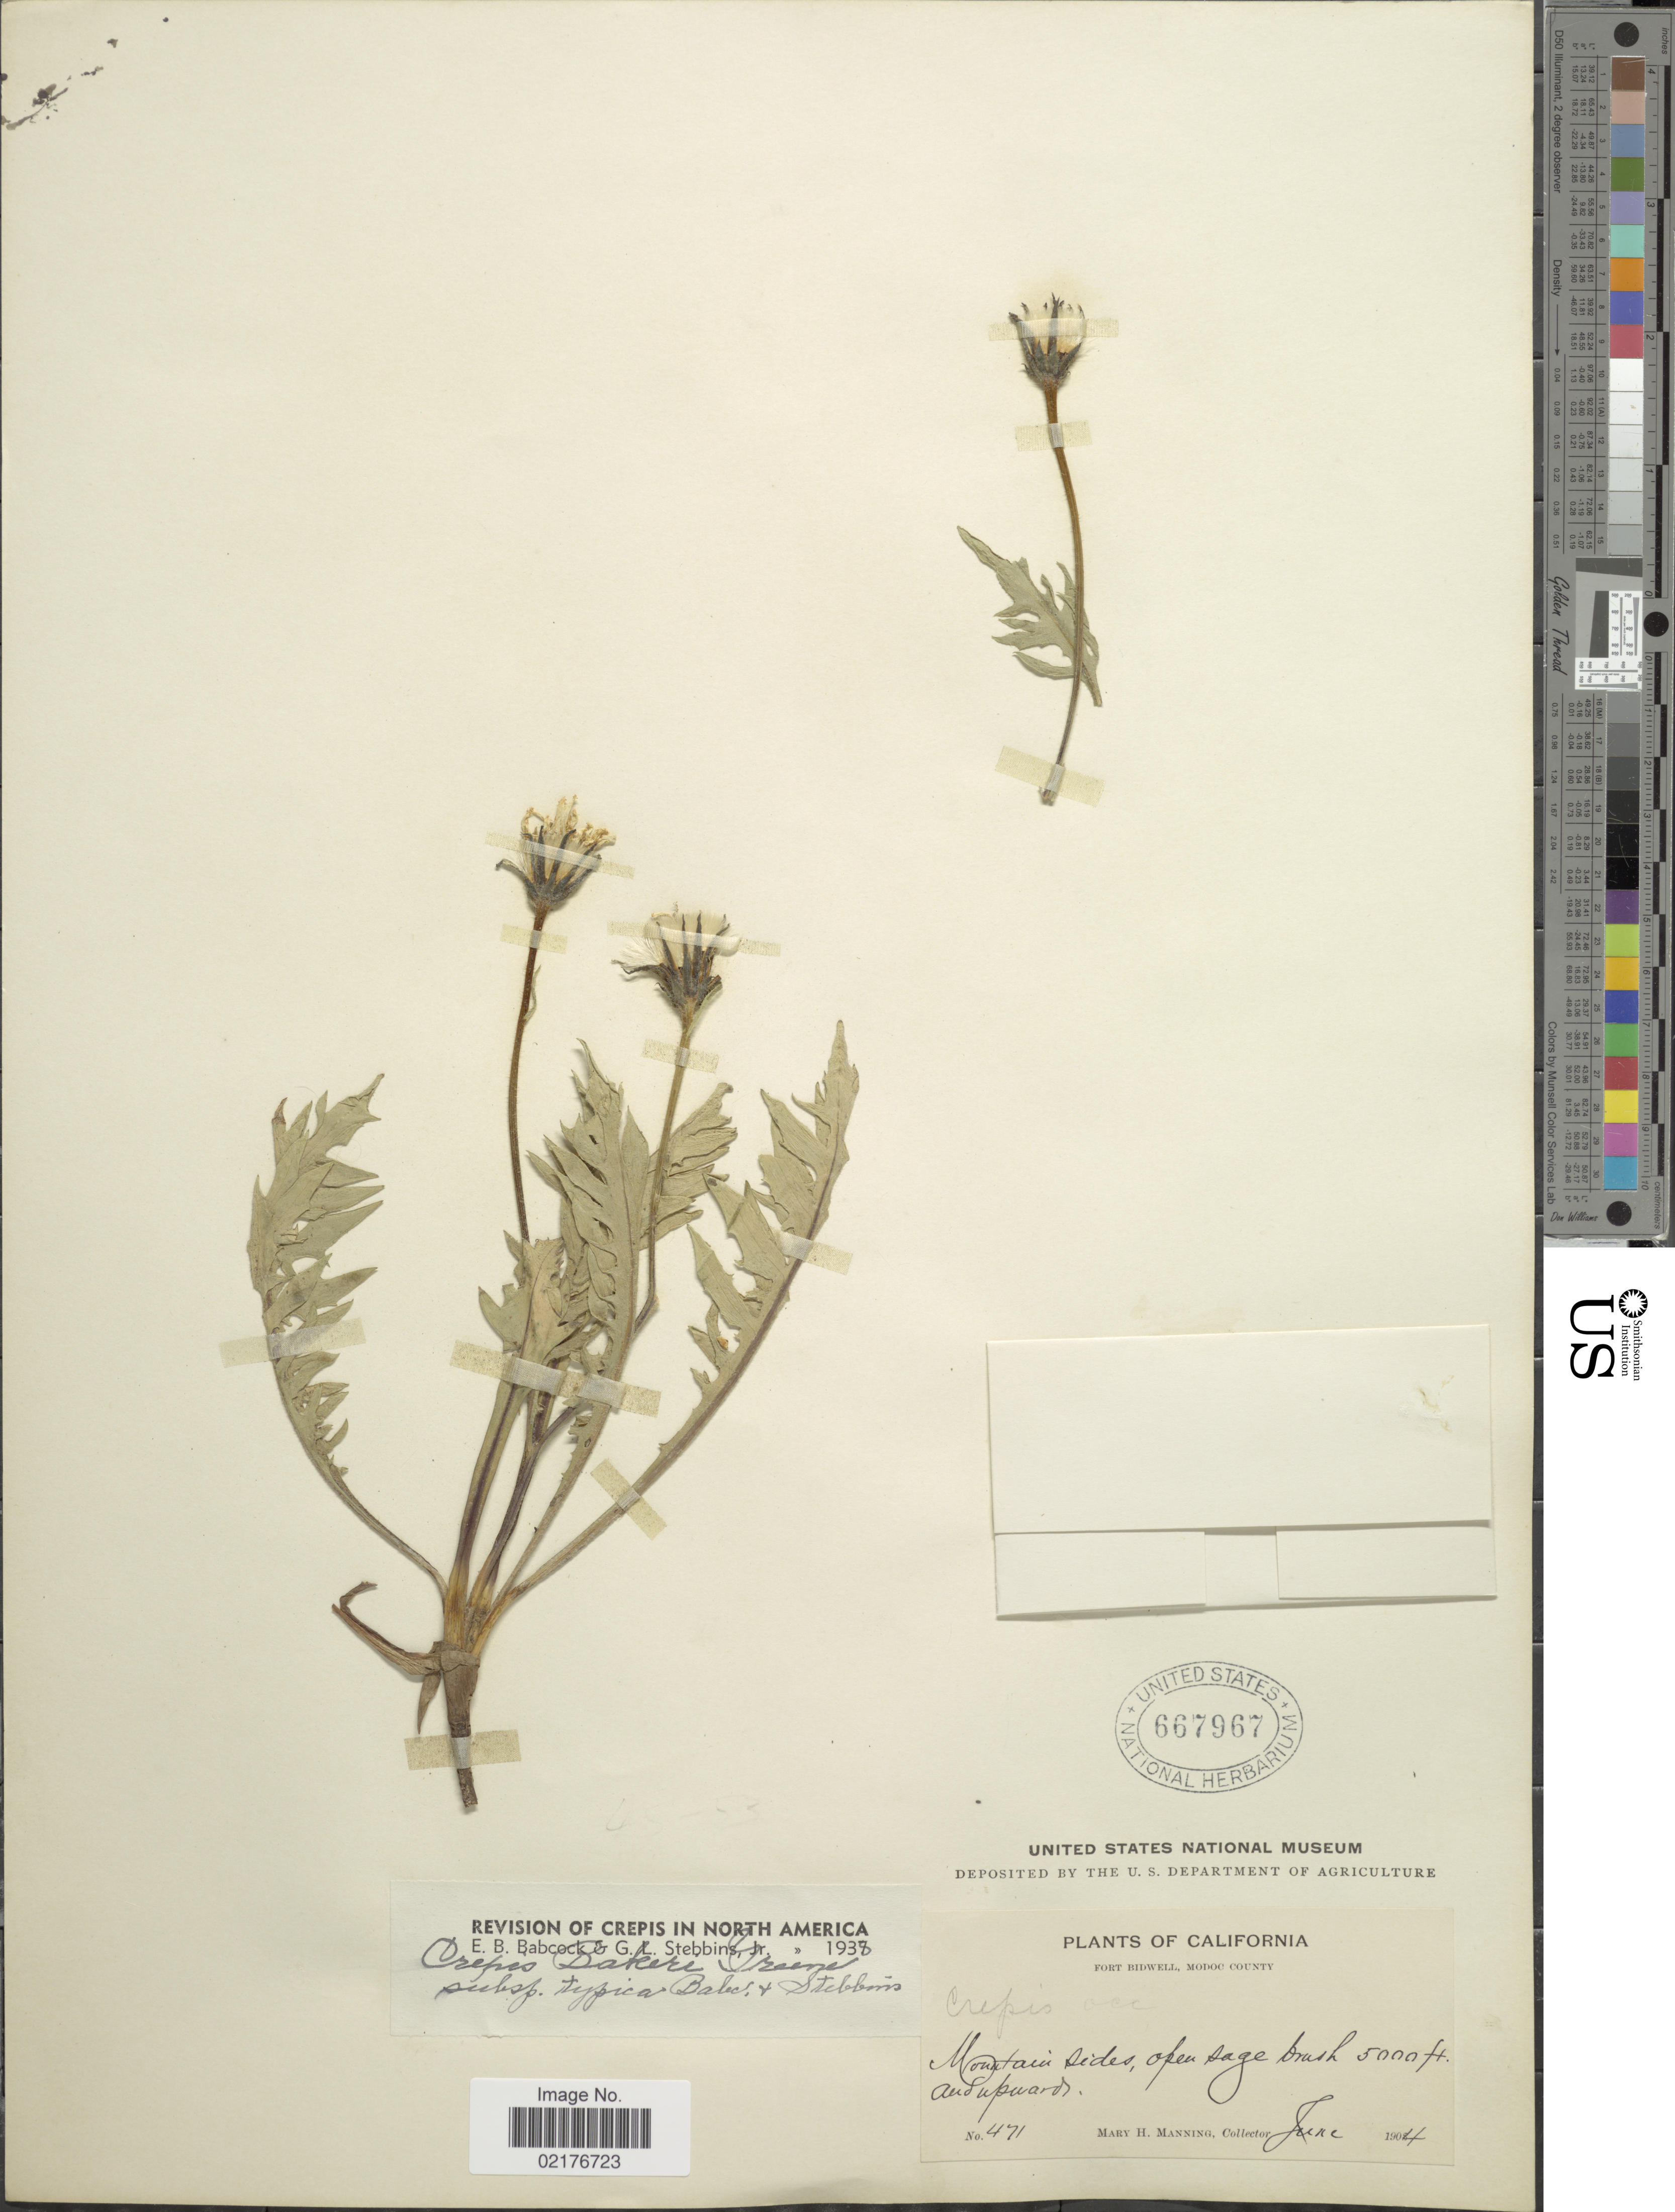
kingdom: Plantae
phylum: Tracheophyta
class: Magnoliopsida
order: Asterales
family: Asteraceae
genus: Crepis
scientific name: Crepis bakeri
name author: Greene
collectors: M. Manning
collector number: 471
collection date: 1904-06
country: United States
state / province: California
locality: Mountain sides, open sagebrush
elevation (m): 1524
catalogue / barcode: US 667967